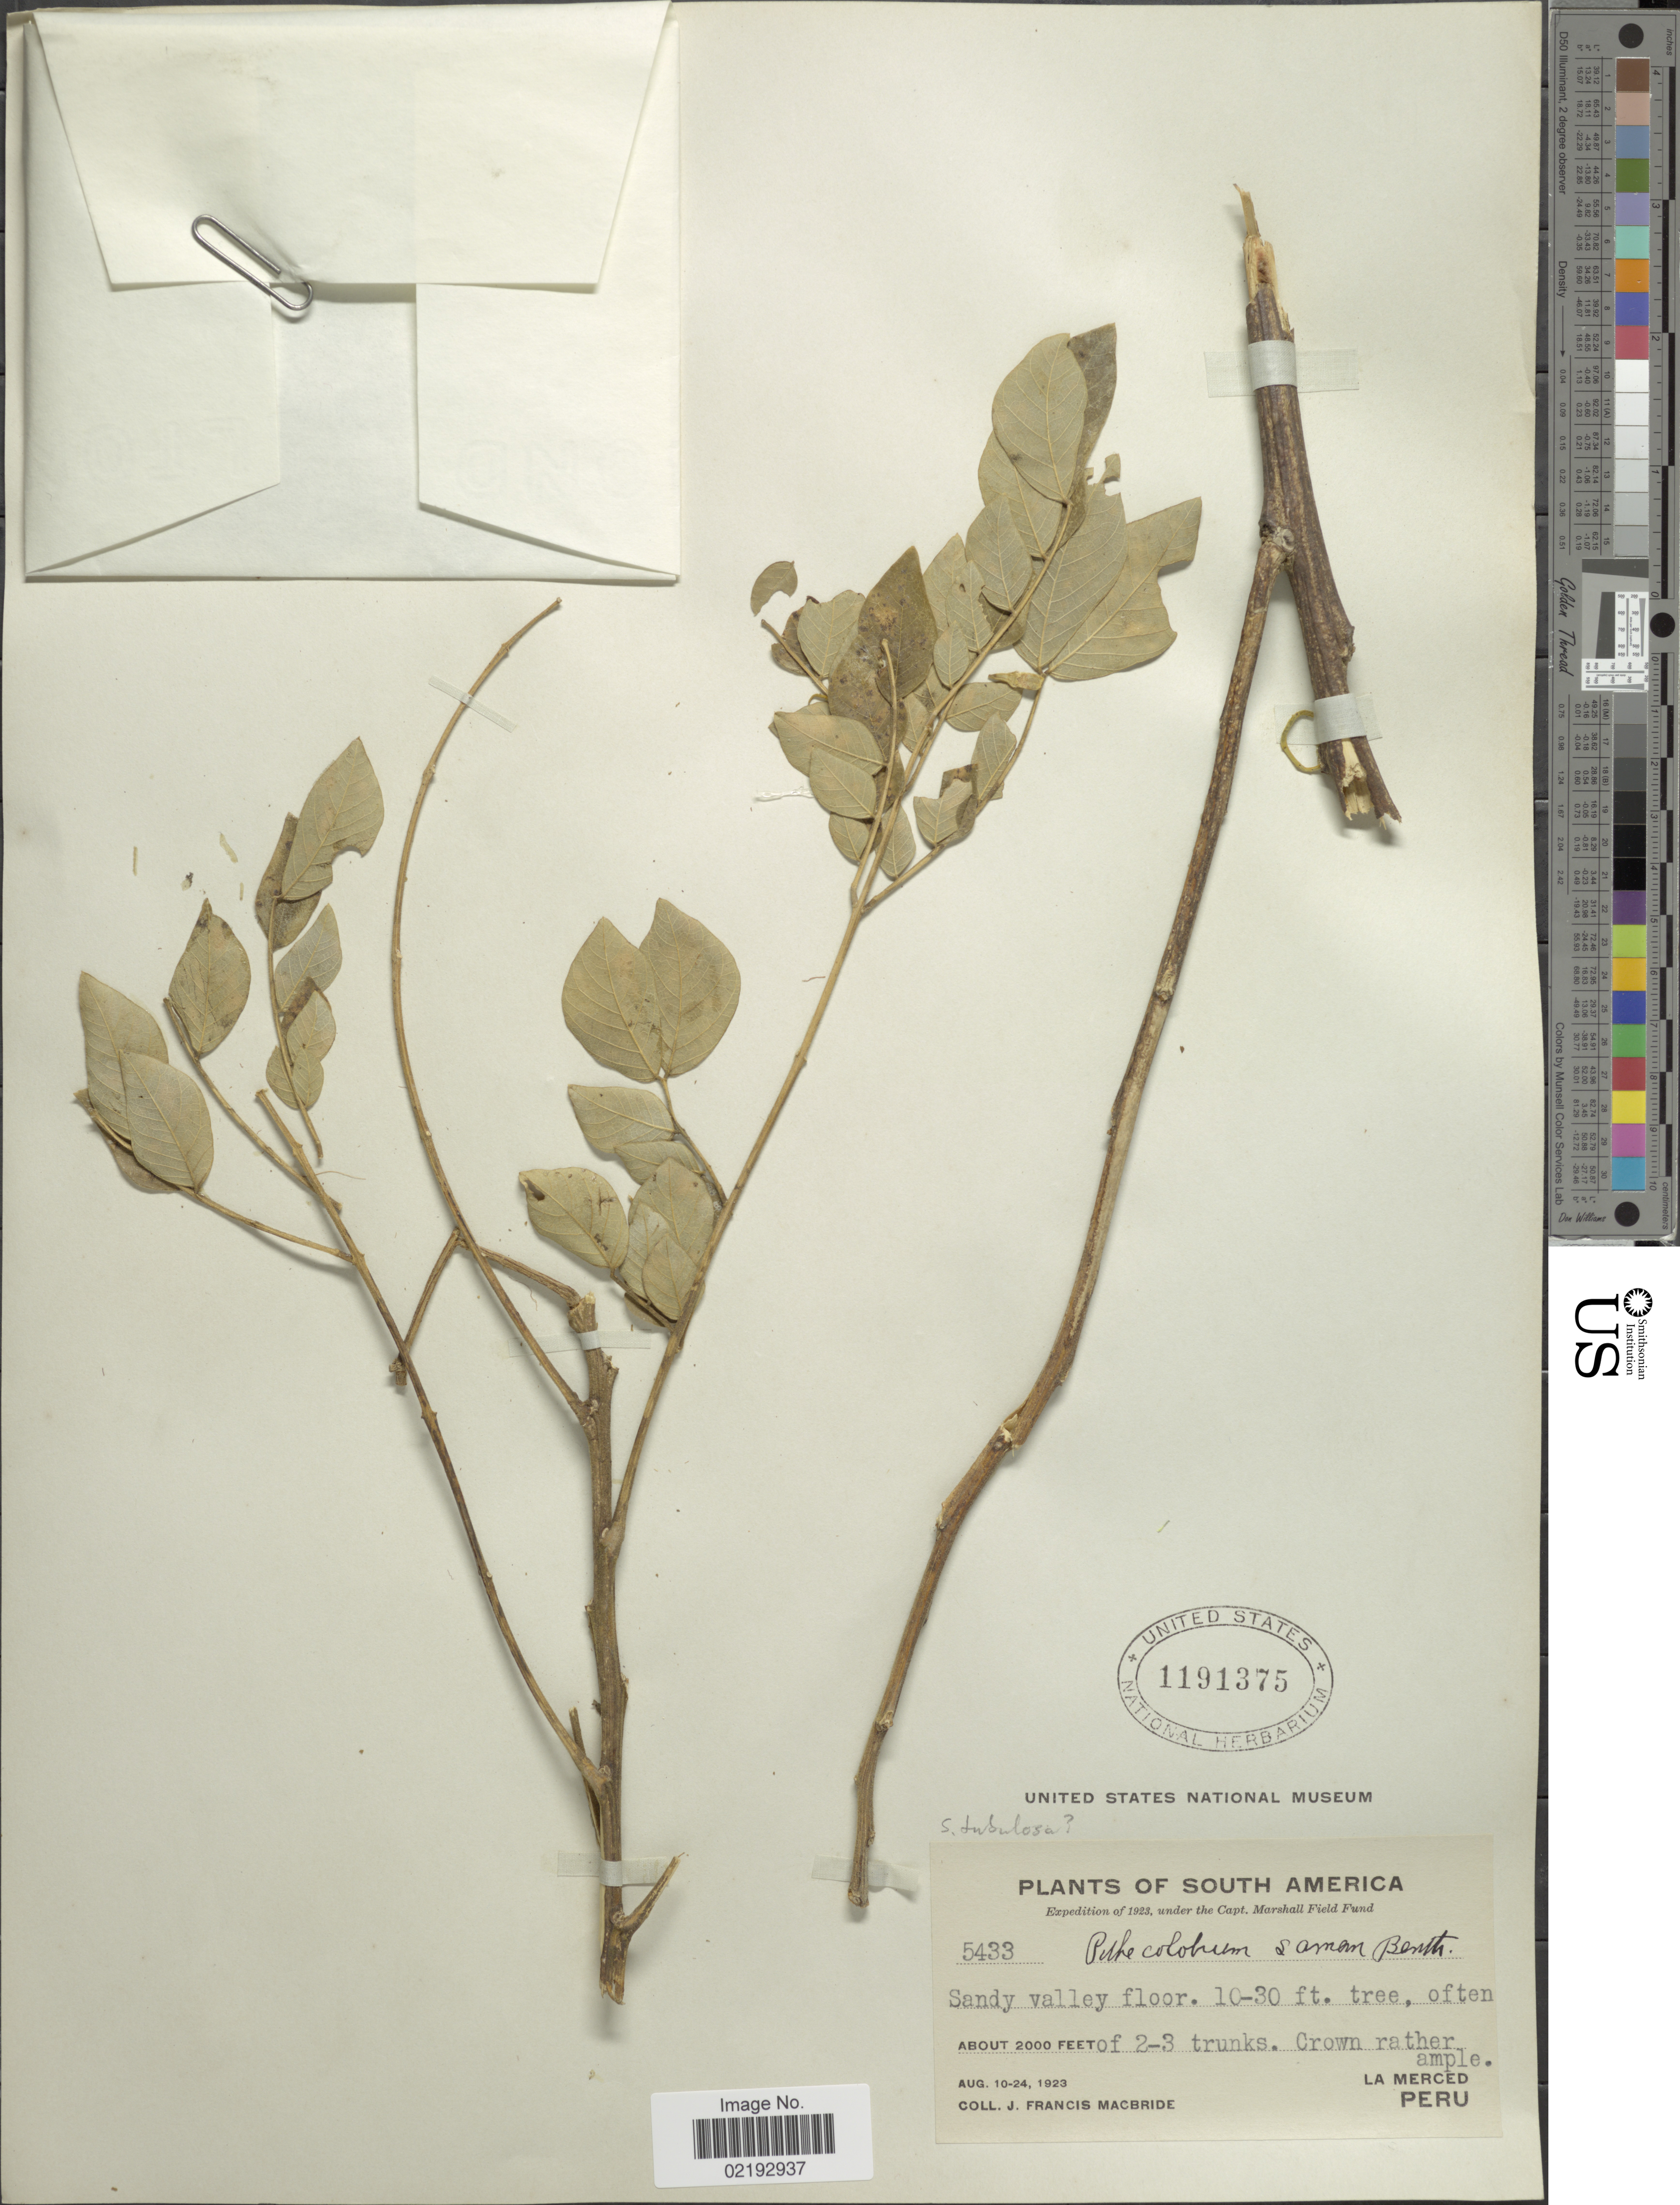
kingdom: Plantae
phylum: Tracheophyta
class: Magnoliopsida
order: Fabales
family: Fabaceae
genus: Samanea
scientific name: Samanea tubulosa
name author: (Benth.) Barneby & J.W. Grimes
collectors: J. F. Macbride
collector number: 5433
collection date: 1923-08-10/1923-08-24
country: Peru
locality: South America, La Merced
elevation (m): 610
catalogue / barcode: US 1191375